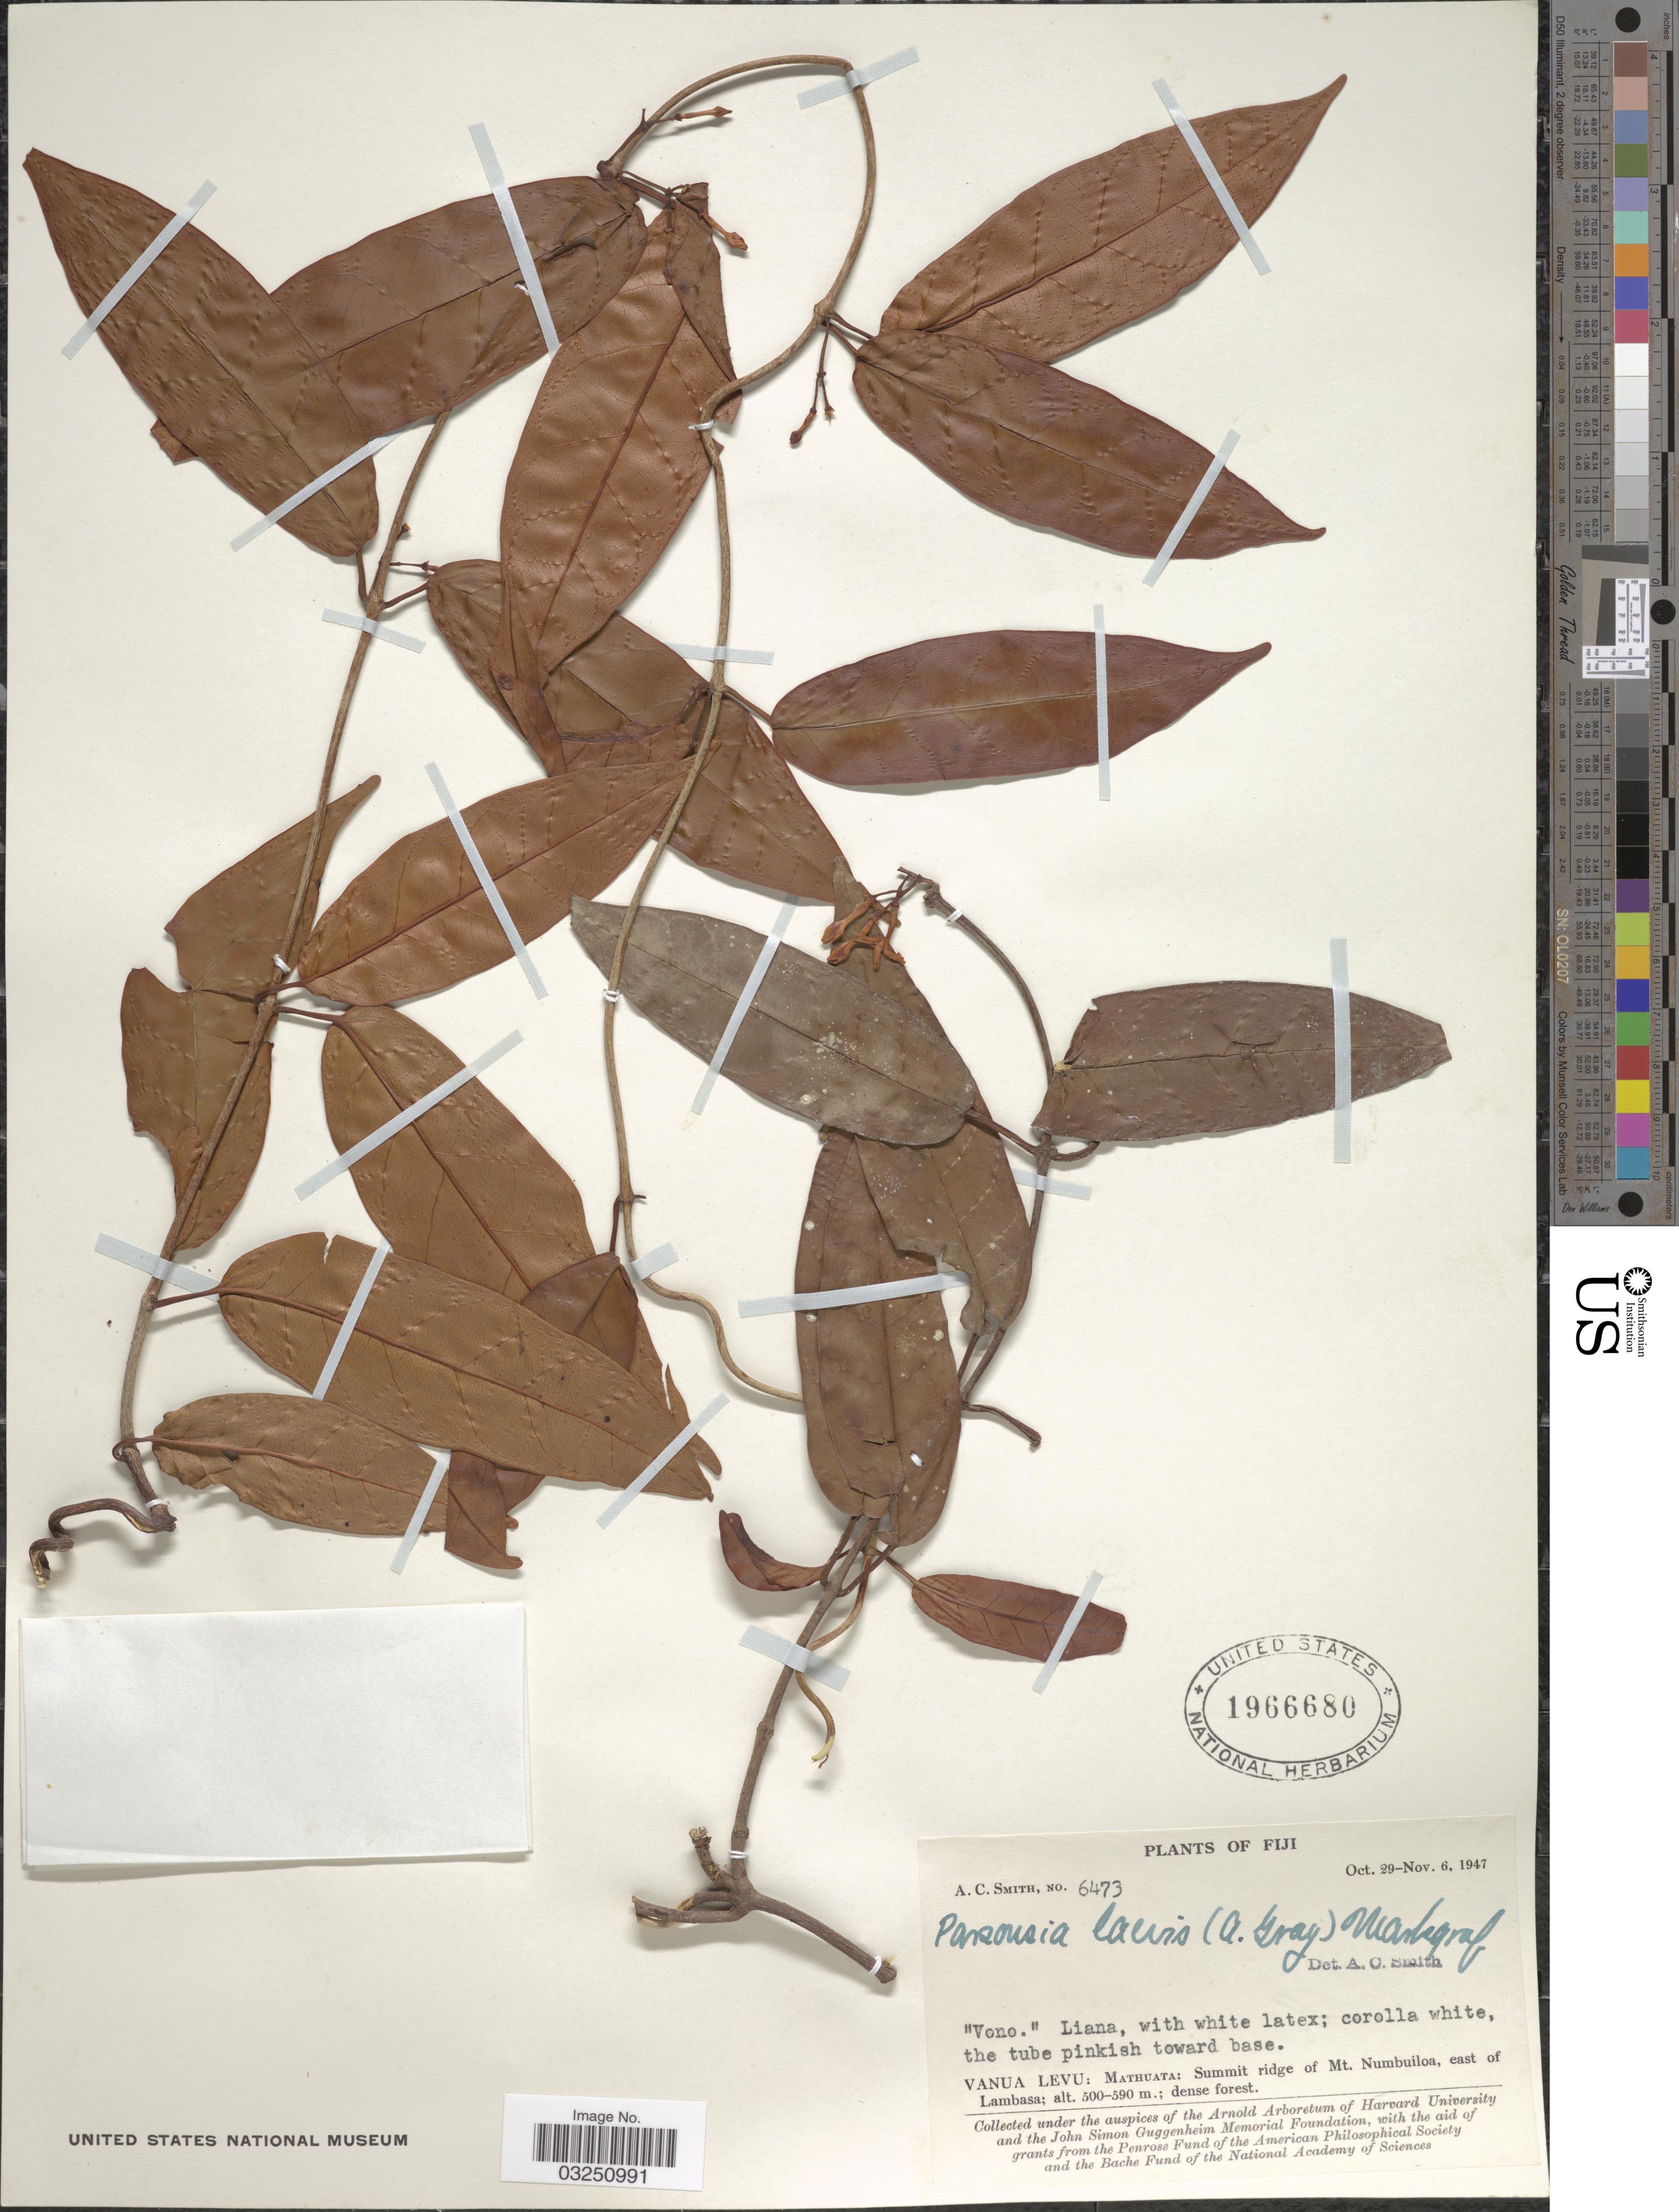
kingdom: Plantae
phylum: Tracheophyta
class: Magnoliopsida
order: Gentianales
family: Apocynaceae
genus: Parsonsia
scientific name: Parsonsia laevis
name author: (A. Gray) Markgr.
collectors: A. C. Smith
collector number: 6473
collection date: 1947-10-29/1947-11-06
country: Fiji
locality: Vanua Levu: Mathuata: Summit ridge of Mt. Numbuiloa, east of Lambasa.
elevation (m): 500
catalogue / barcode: US 1966680